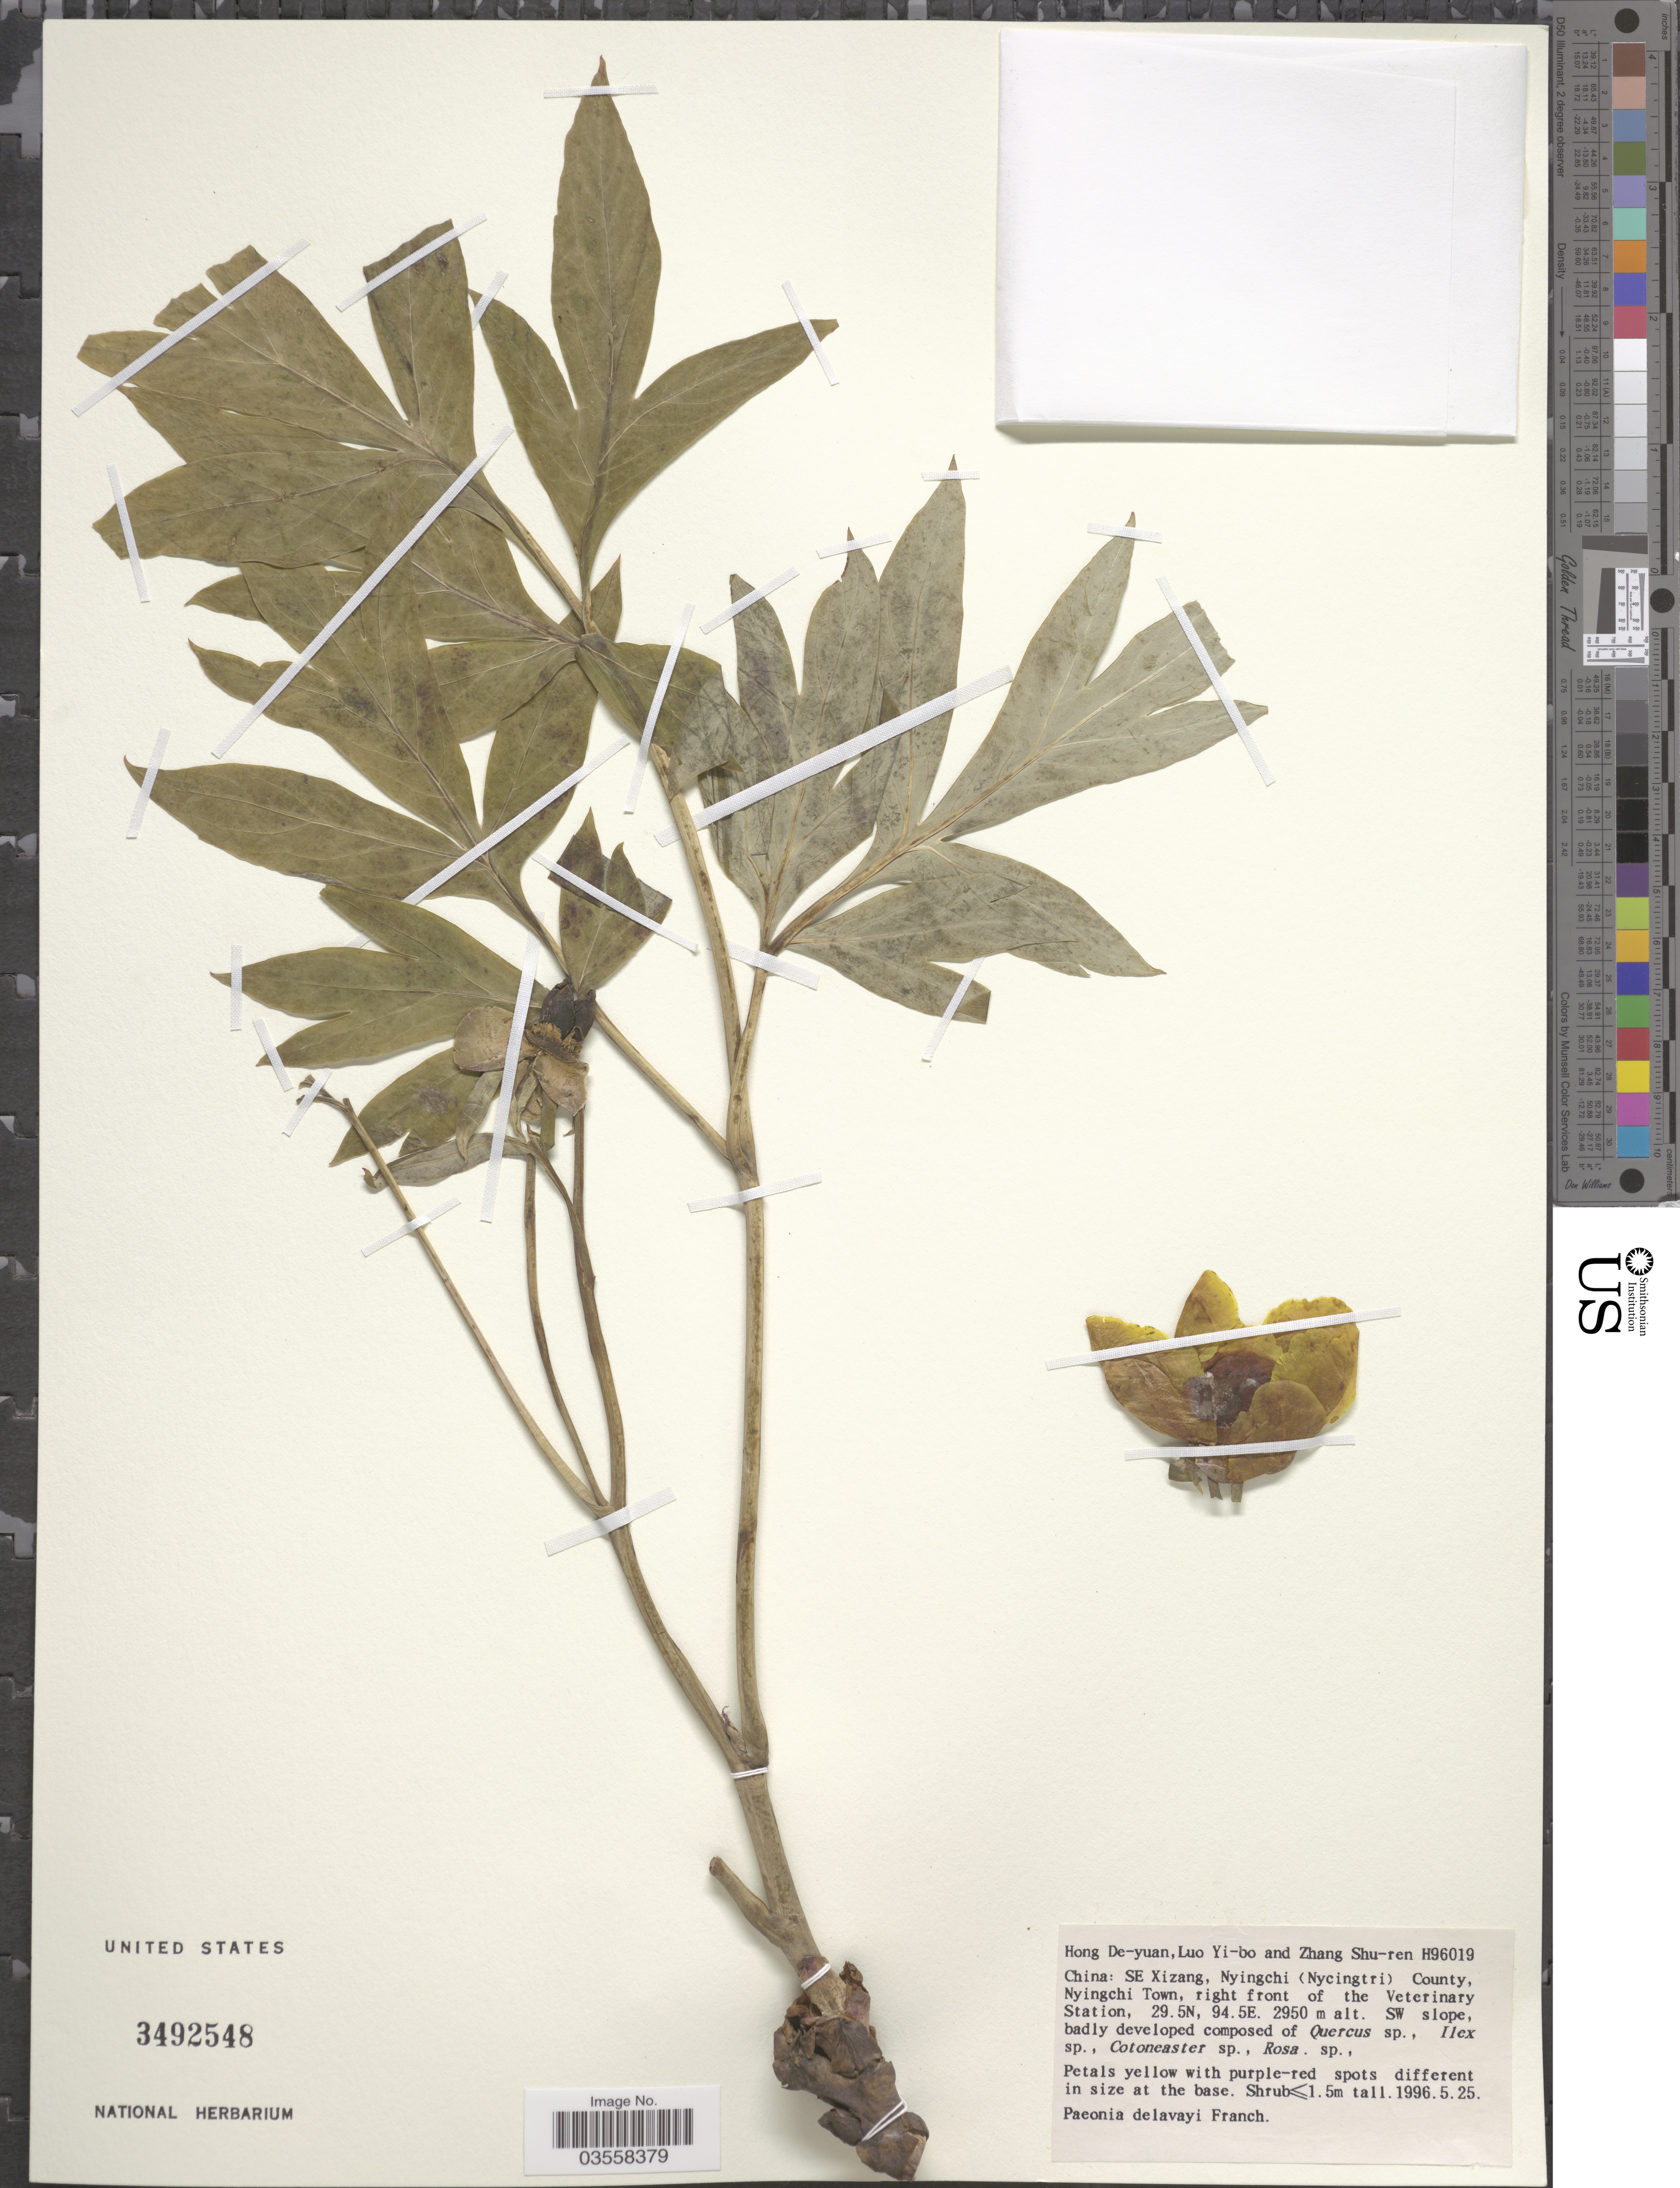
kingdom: Plantae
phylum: Tracheophyta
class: Magnoliopsida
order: Saxifragales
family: Paeoniaceae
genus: Paeonia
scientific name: Paeonia delavayi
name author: Franch.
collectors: D.-Y. Hong, Y. Luo & S. R. Zhang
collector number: H96019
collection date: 1996-05-25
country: China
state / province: Xizang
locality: SE Xizang, Nyingchi (Nycingtri) County, Nyingchi Town, right front of the Veterinary Station.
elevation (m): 2950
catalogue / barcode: US 3492548